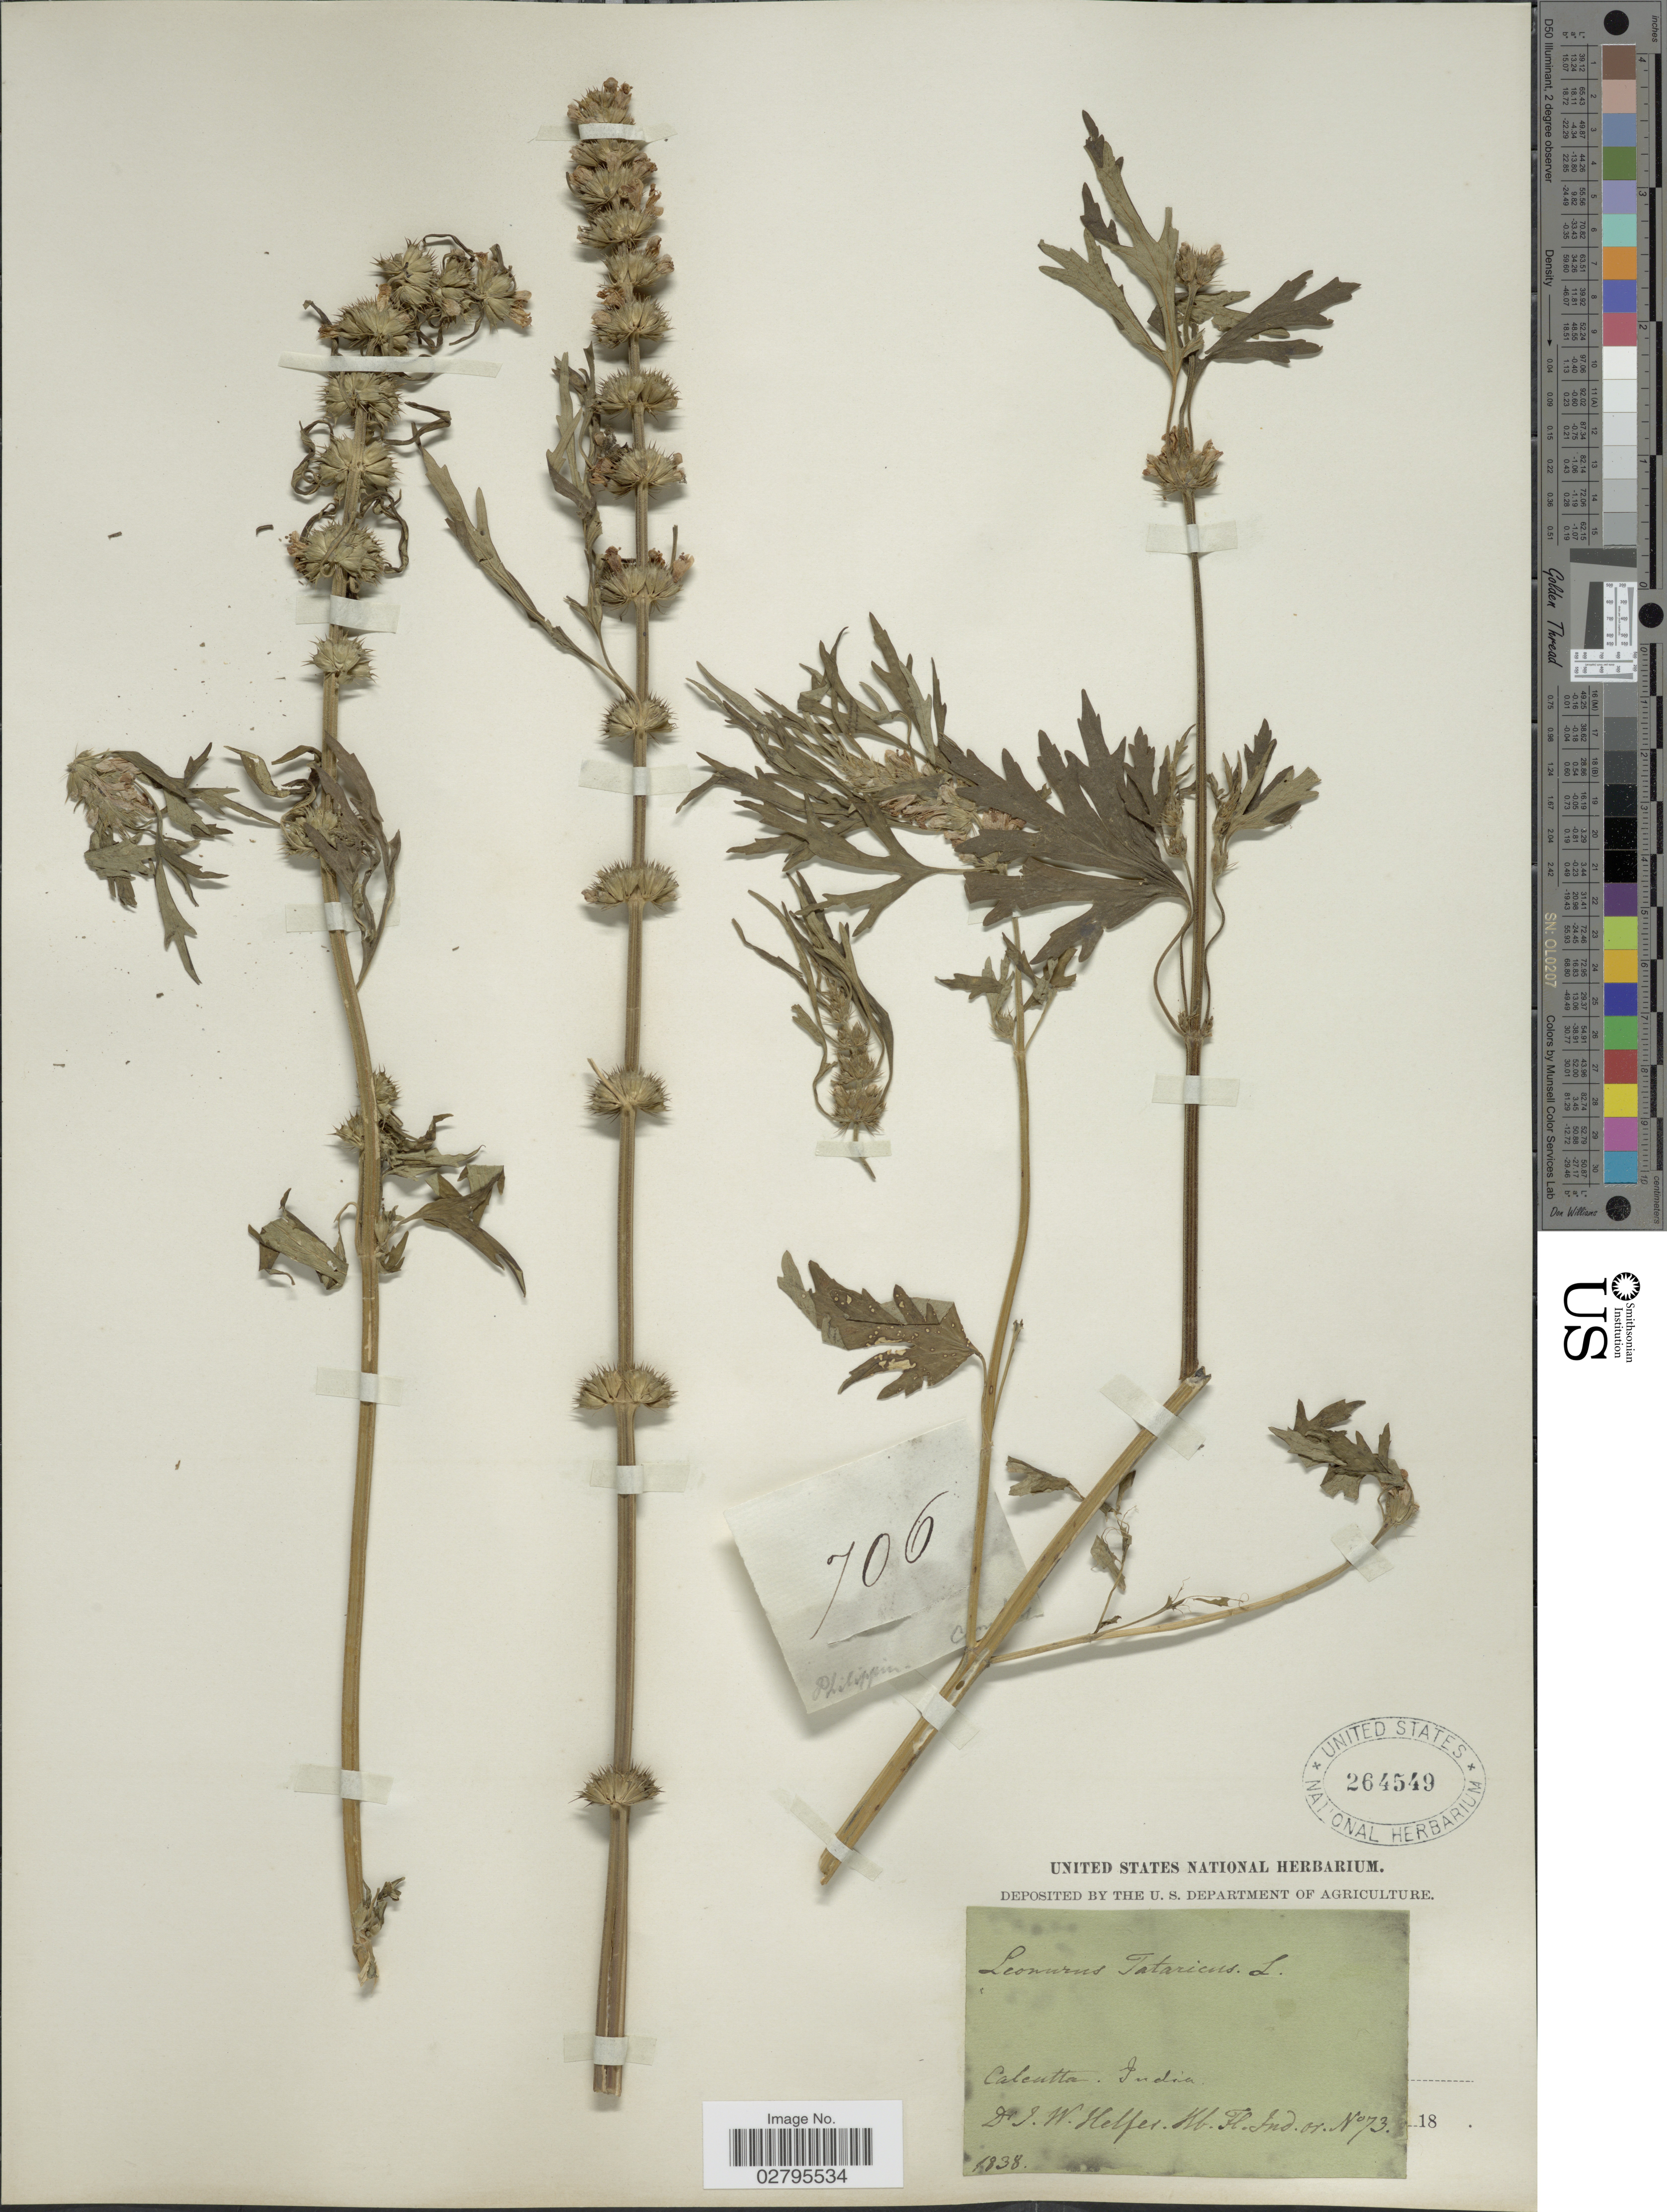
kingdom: Plantae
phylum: Tracheophyta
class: Magnoliopsida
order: Lamiales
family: Lamiaceae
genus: Leonurus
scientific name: Leonurus tataricus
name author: L.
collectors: J. W. Helfer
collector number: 73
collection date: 1838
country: India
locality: Calcutta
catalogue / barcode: US 264549